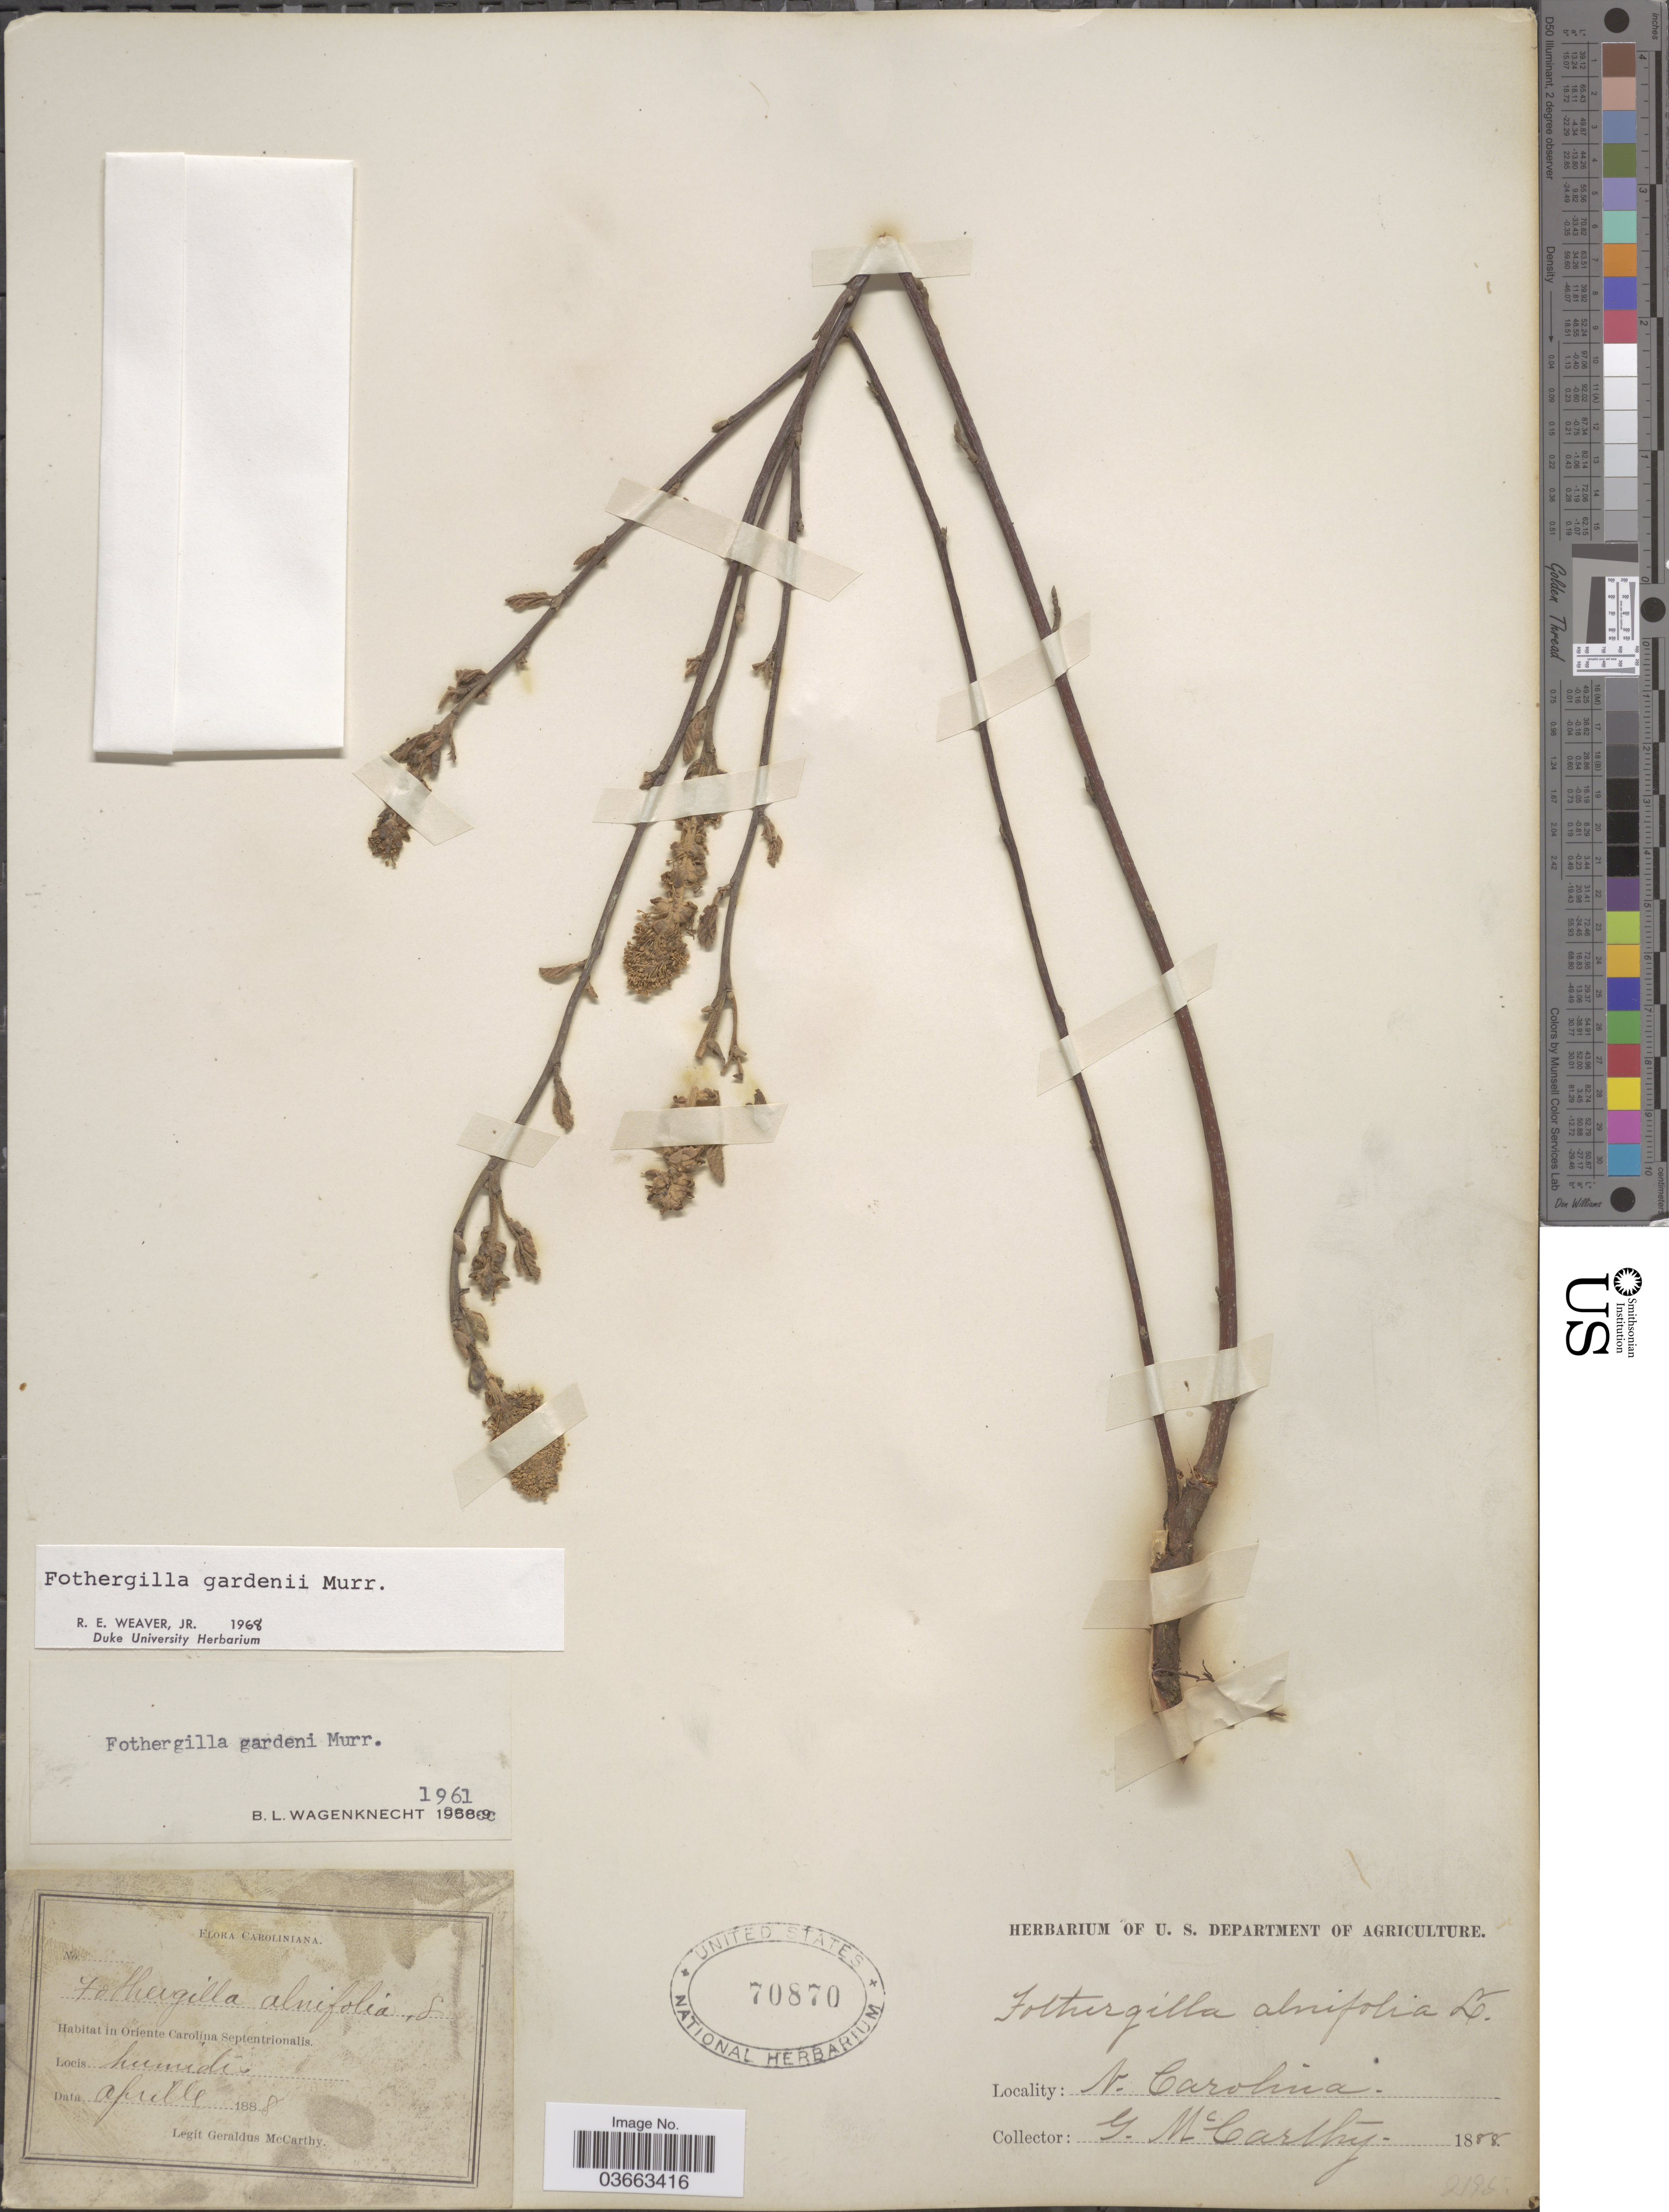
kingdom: Plantae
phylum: Tracheophyta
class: Magnoliopsida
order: Saxifragales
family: Hamamelidaceae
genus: Fothergilla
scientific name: Fothergilla gardenii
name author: L.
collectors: M. McCarthy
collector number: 2195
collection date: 1888-04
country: United States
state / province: North Carolina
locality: Caroliniana. Oriente Carolina Septentrionalis.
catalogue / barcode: US 70870